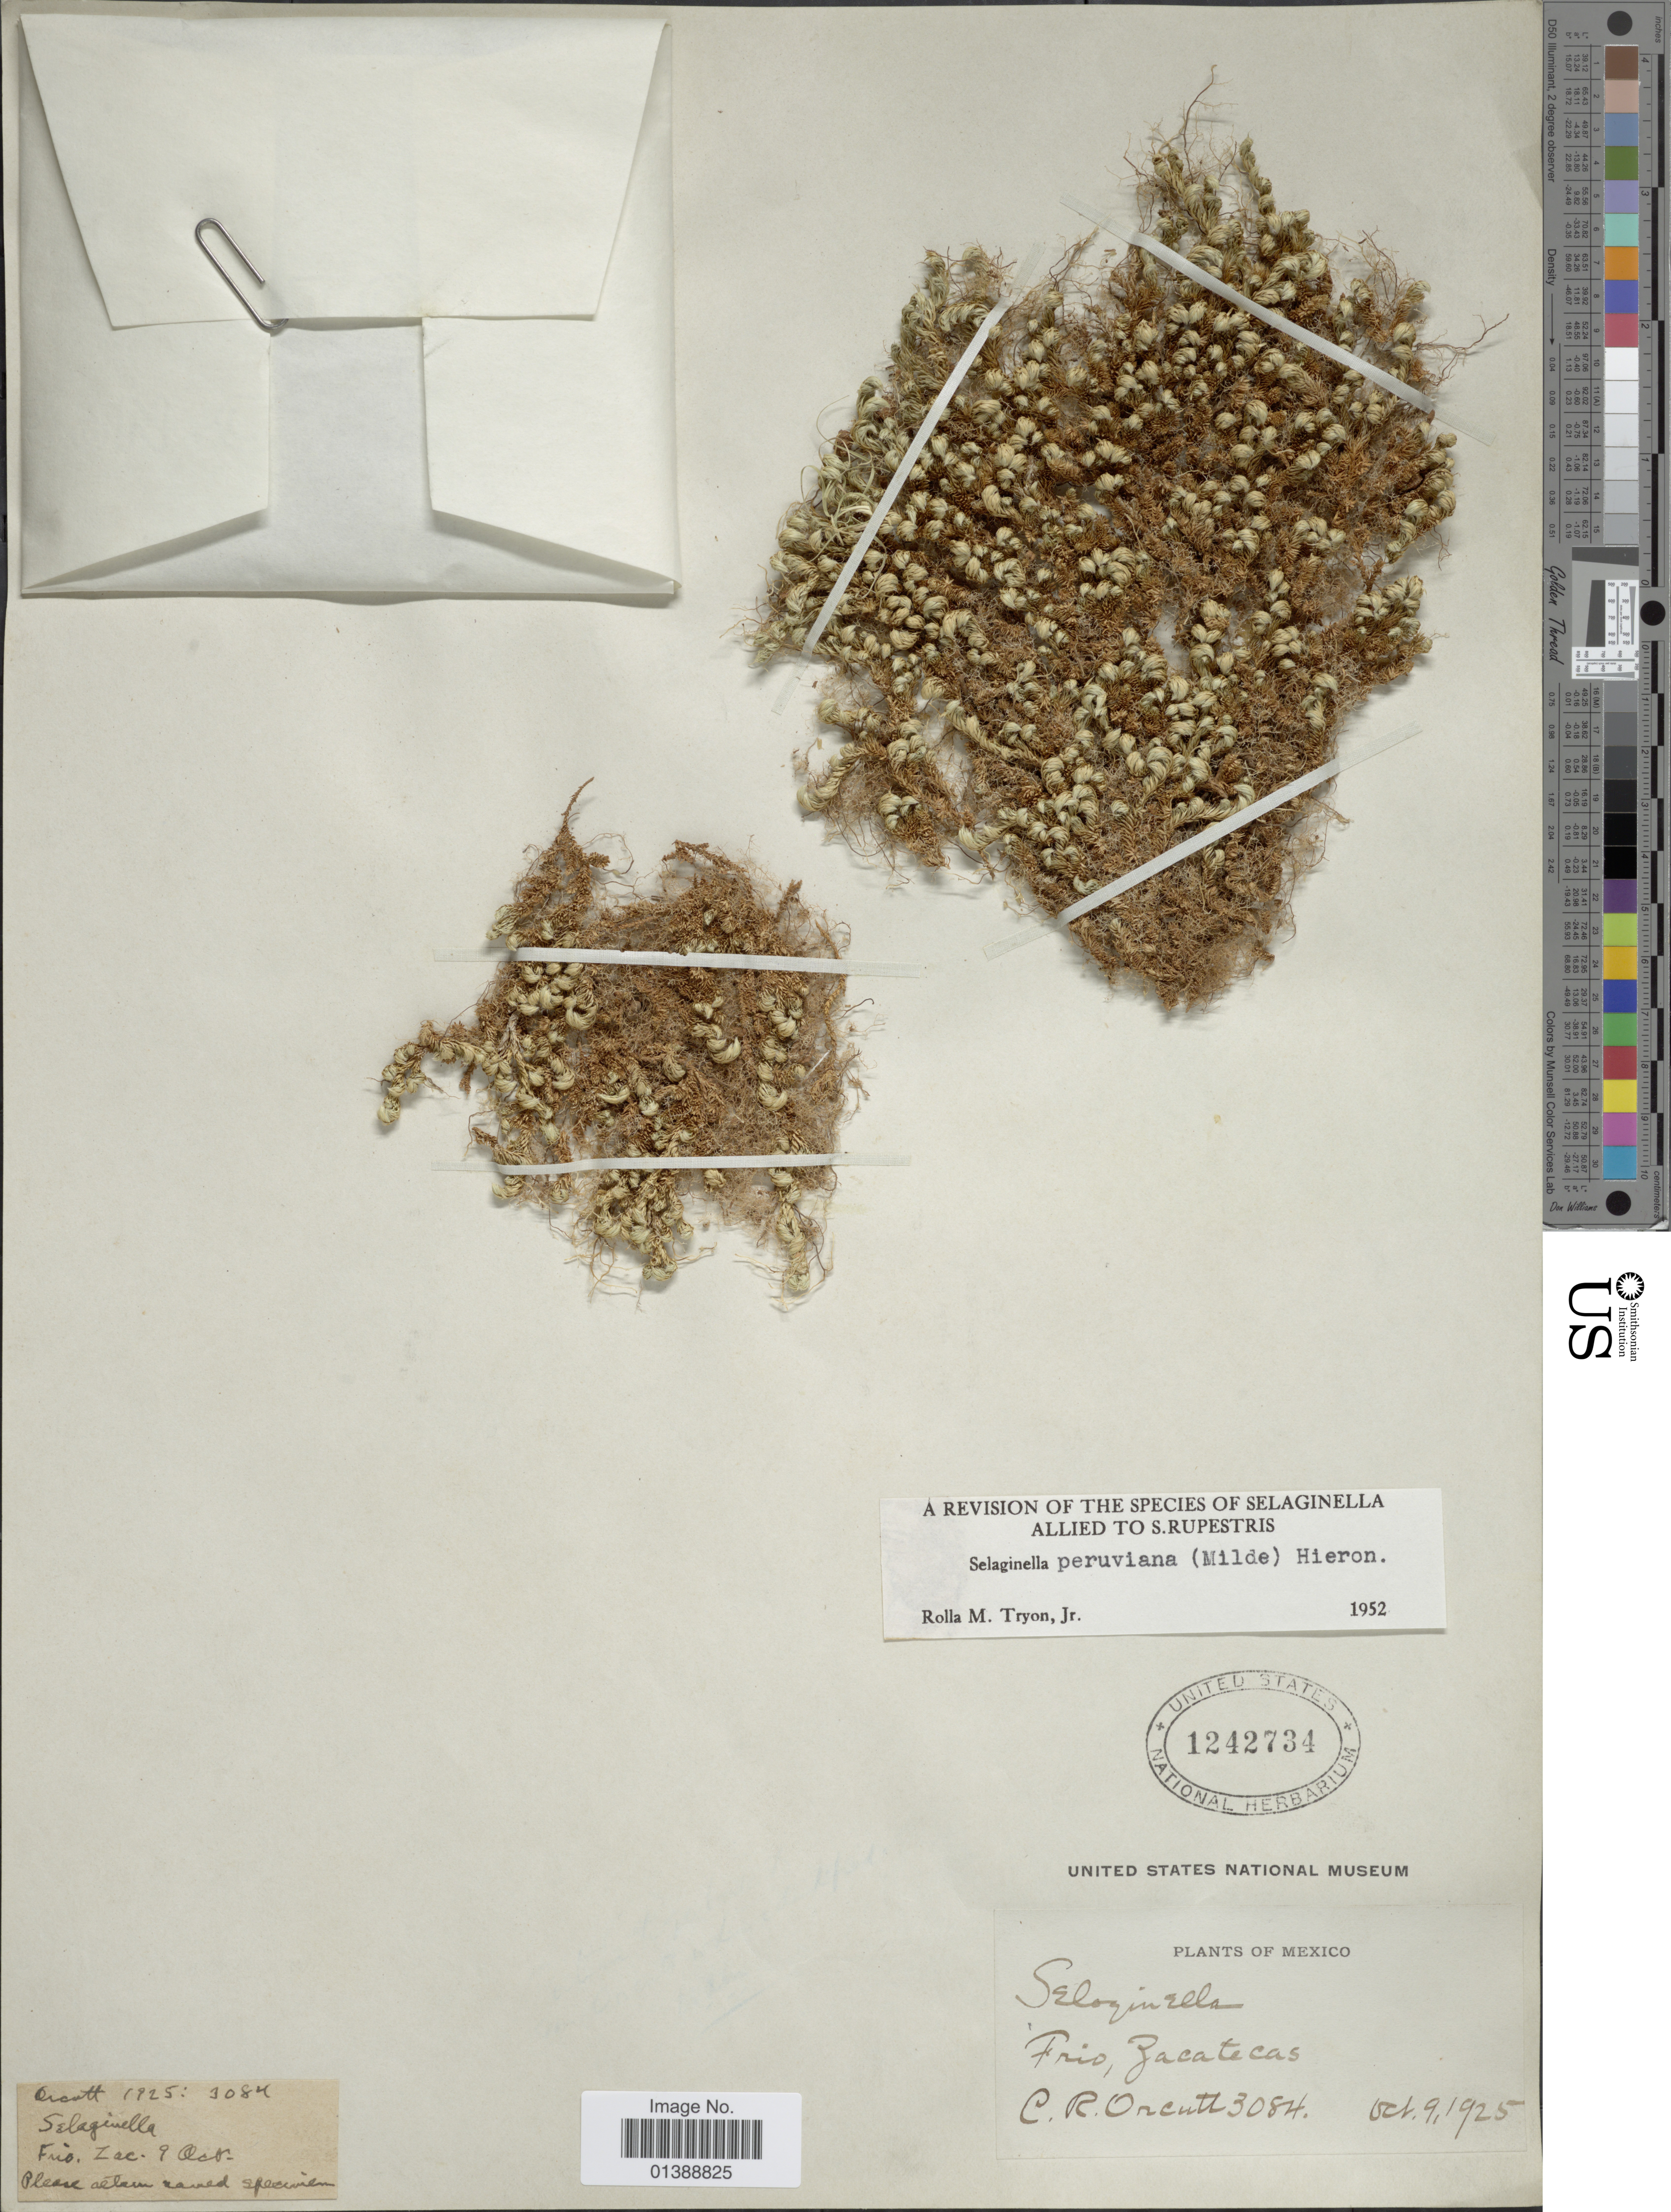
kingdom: Plantae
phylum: Tracheophyta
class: Lycopodiopsida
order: Selaginellales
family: Selaginellaceae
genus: Selaginella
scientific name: Selaginella peruviana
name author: (Milde) Hieron.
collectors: C. R. Orcutt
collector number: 3084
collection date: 1925-10-09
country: Mexico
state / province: Zacatecas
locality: Frio, Zacatecas.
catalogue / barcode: US 1242734